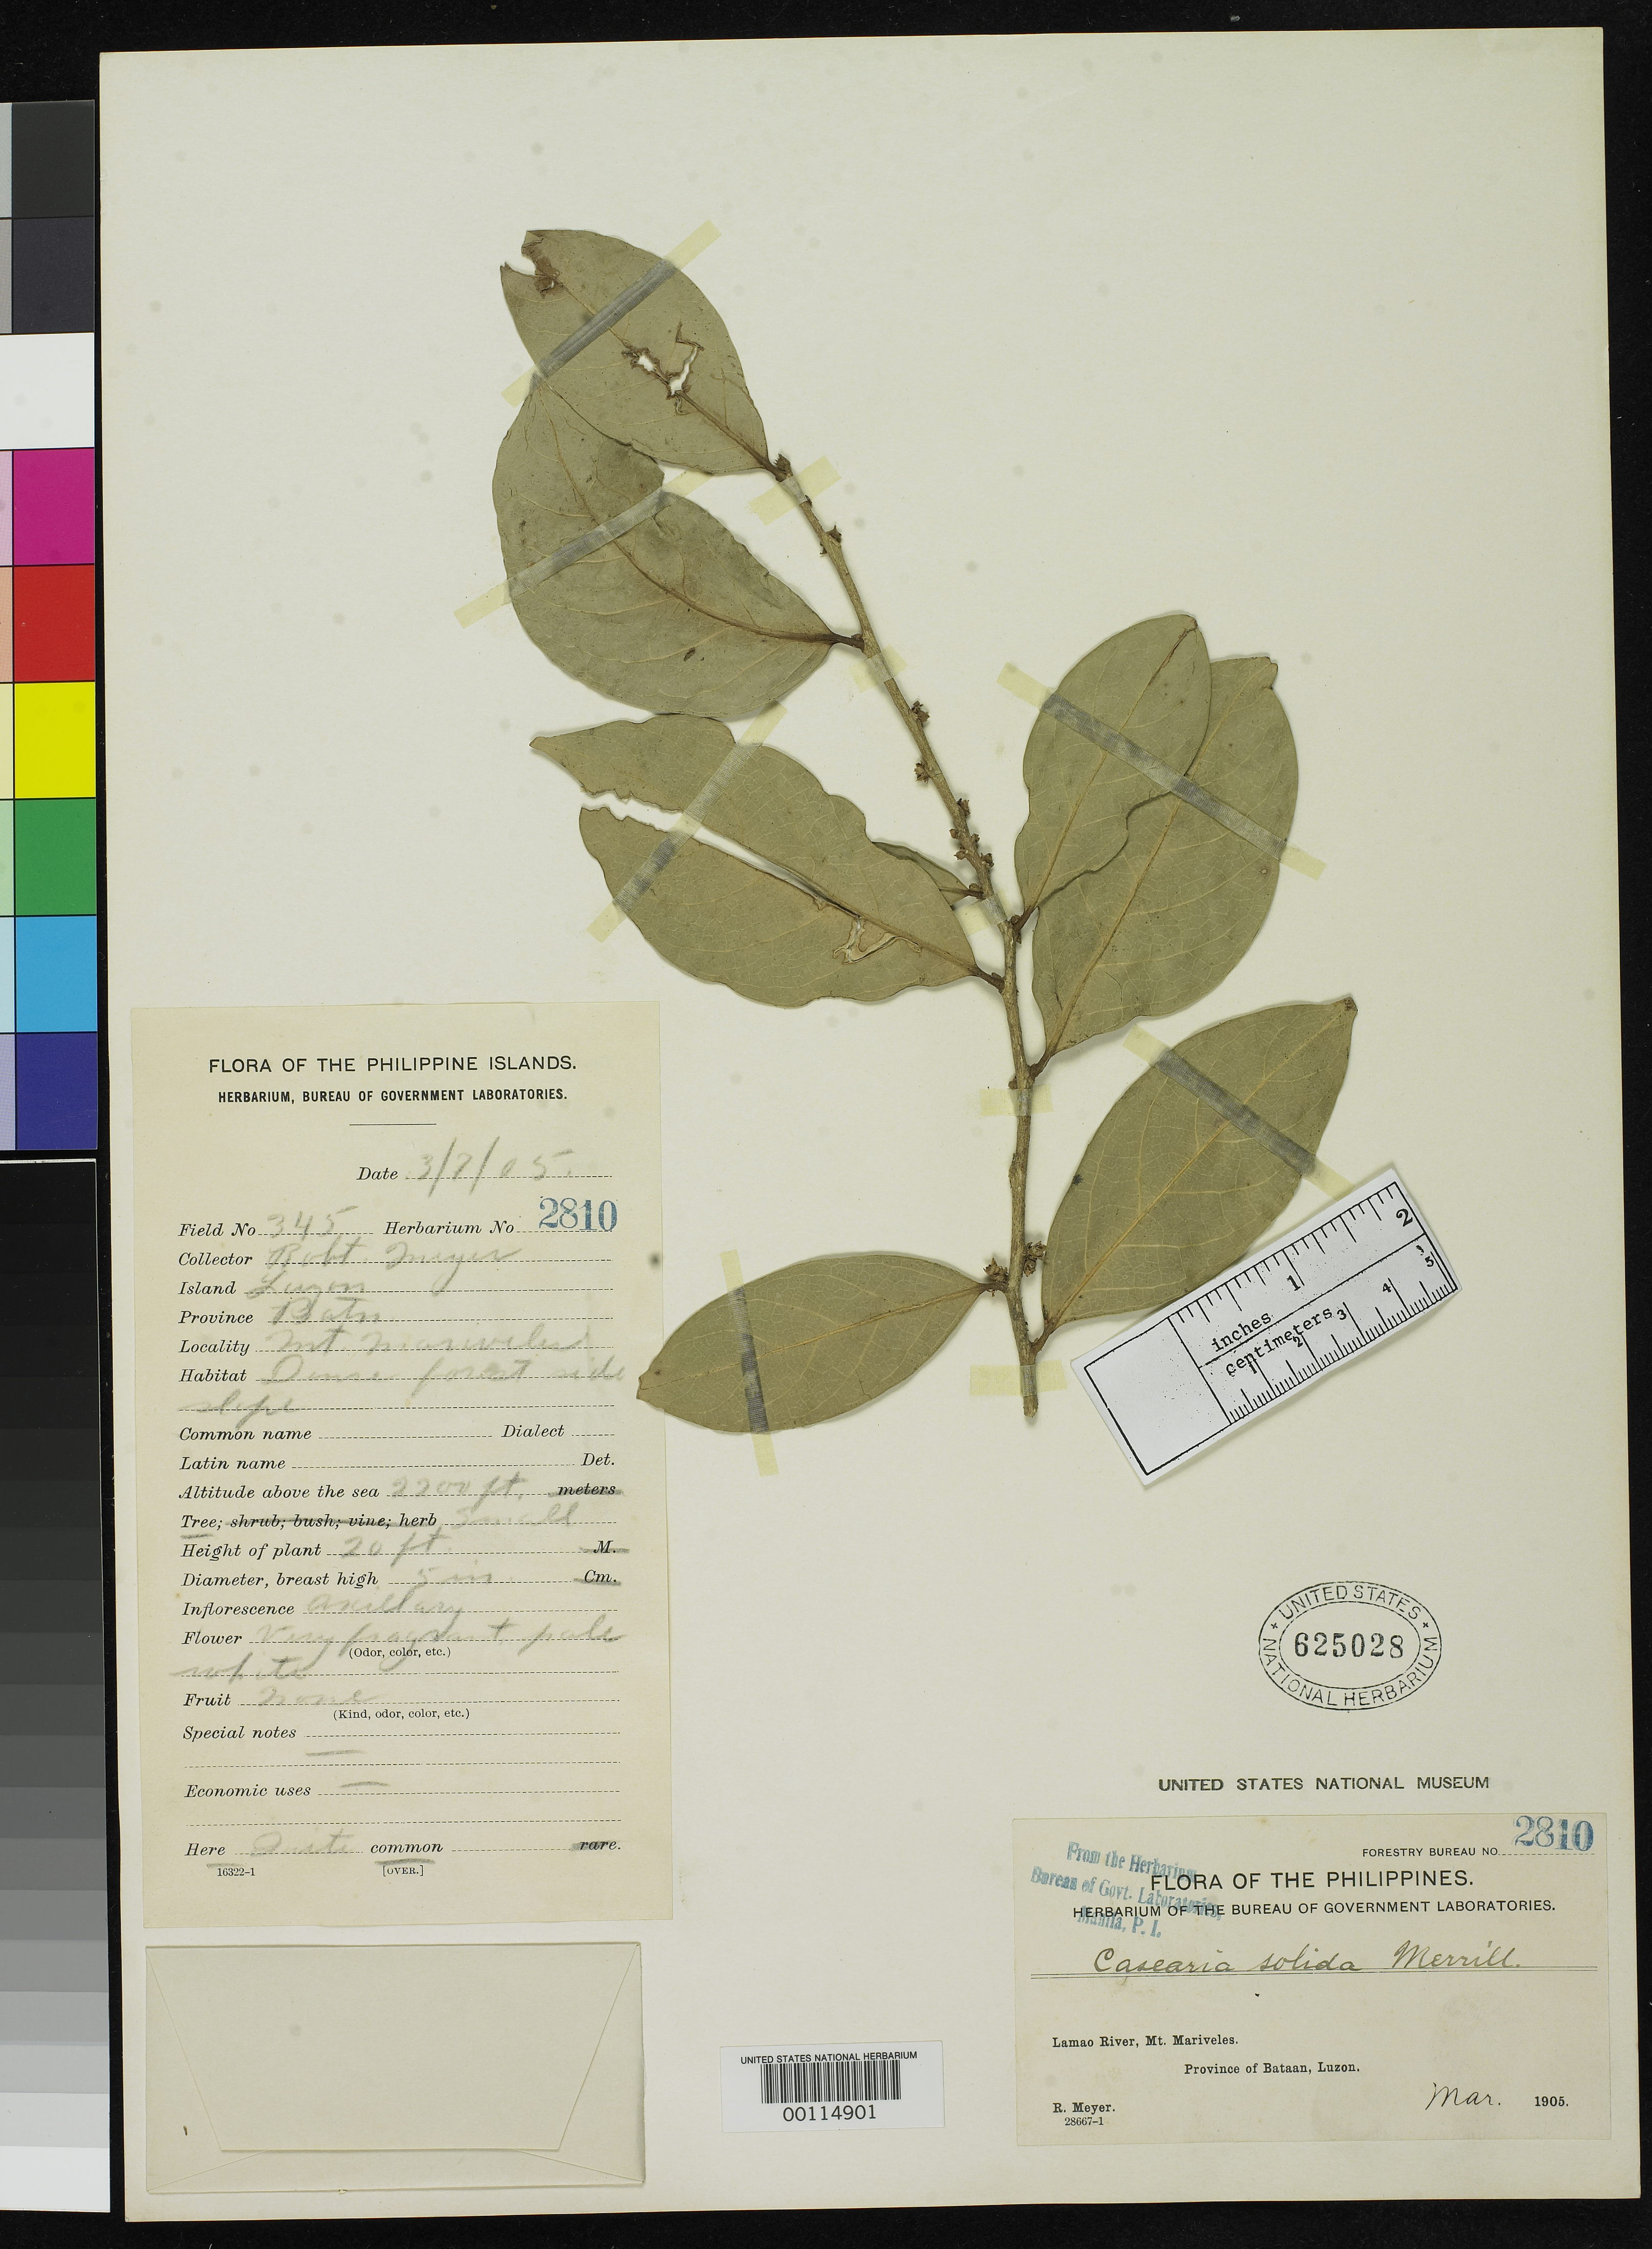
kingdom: Plantae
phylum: Tracheophyta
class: Magnoliopsida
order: Malpighiales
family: Salicaceae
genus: Casearia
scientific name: Casearia solida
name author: Merr.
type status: Isotype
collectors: R. Meyer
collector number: Bur. Sci. 2810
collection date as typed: Mar 1905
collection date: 1905-03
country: Philippines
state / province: Central Luzon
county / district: Bataan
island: Luzon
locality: Mount Mariveles.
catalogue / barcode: US 625028